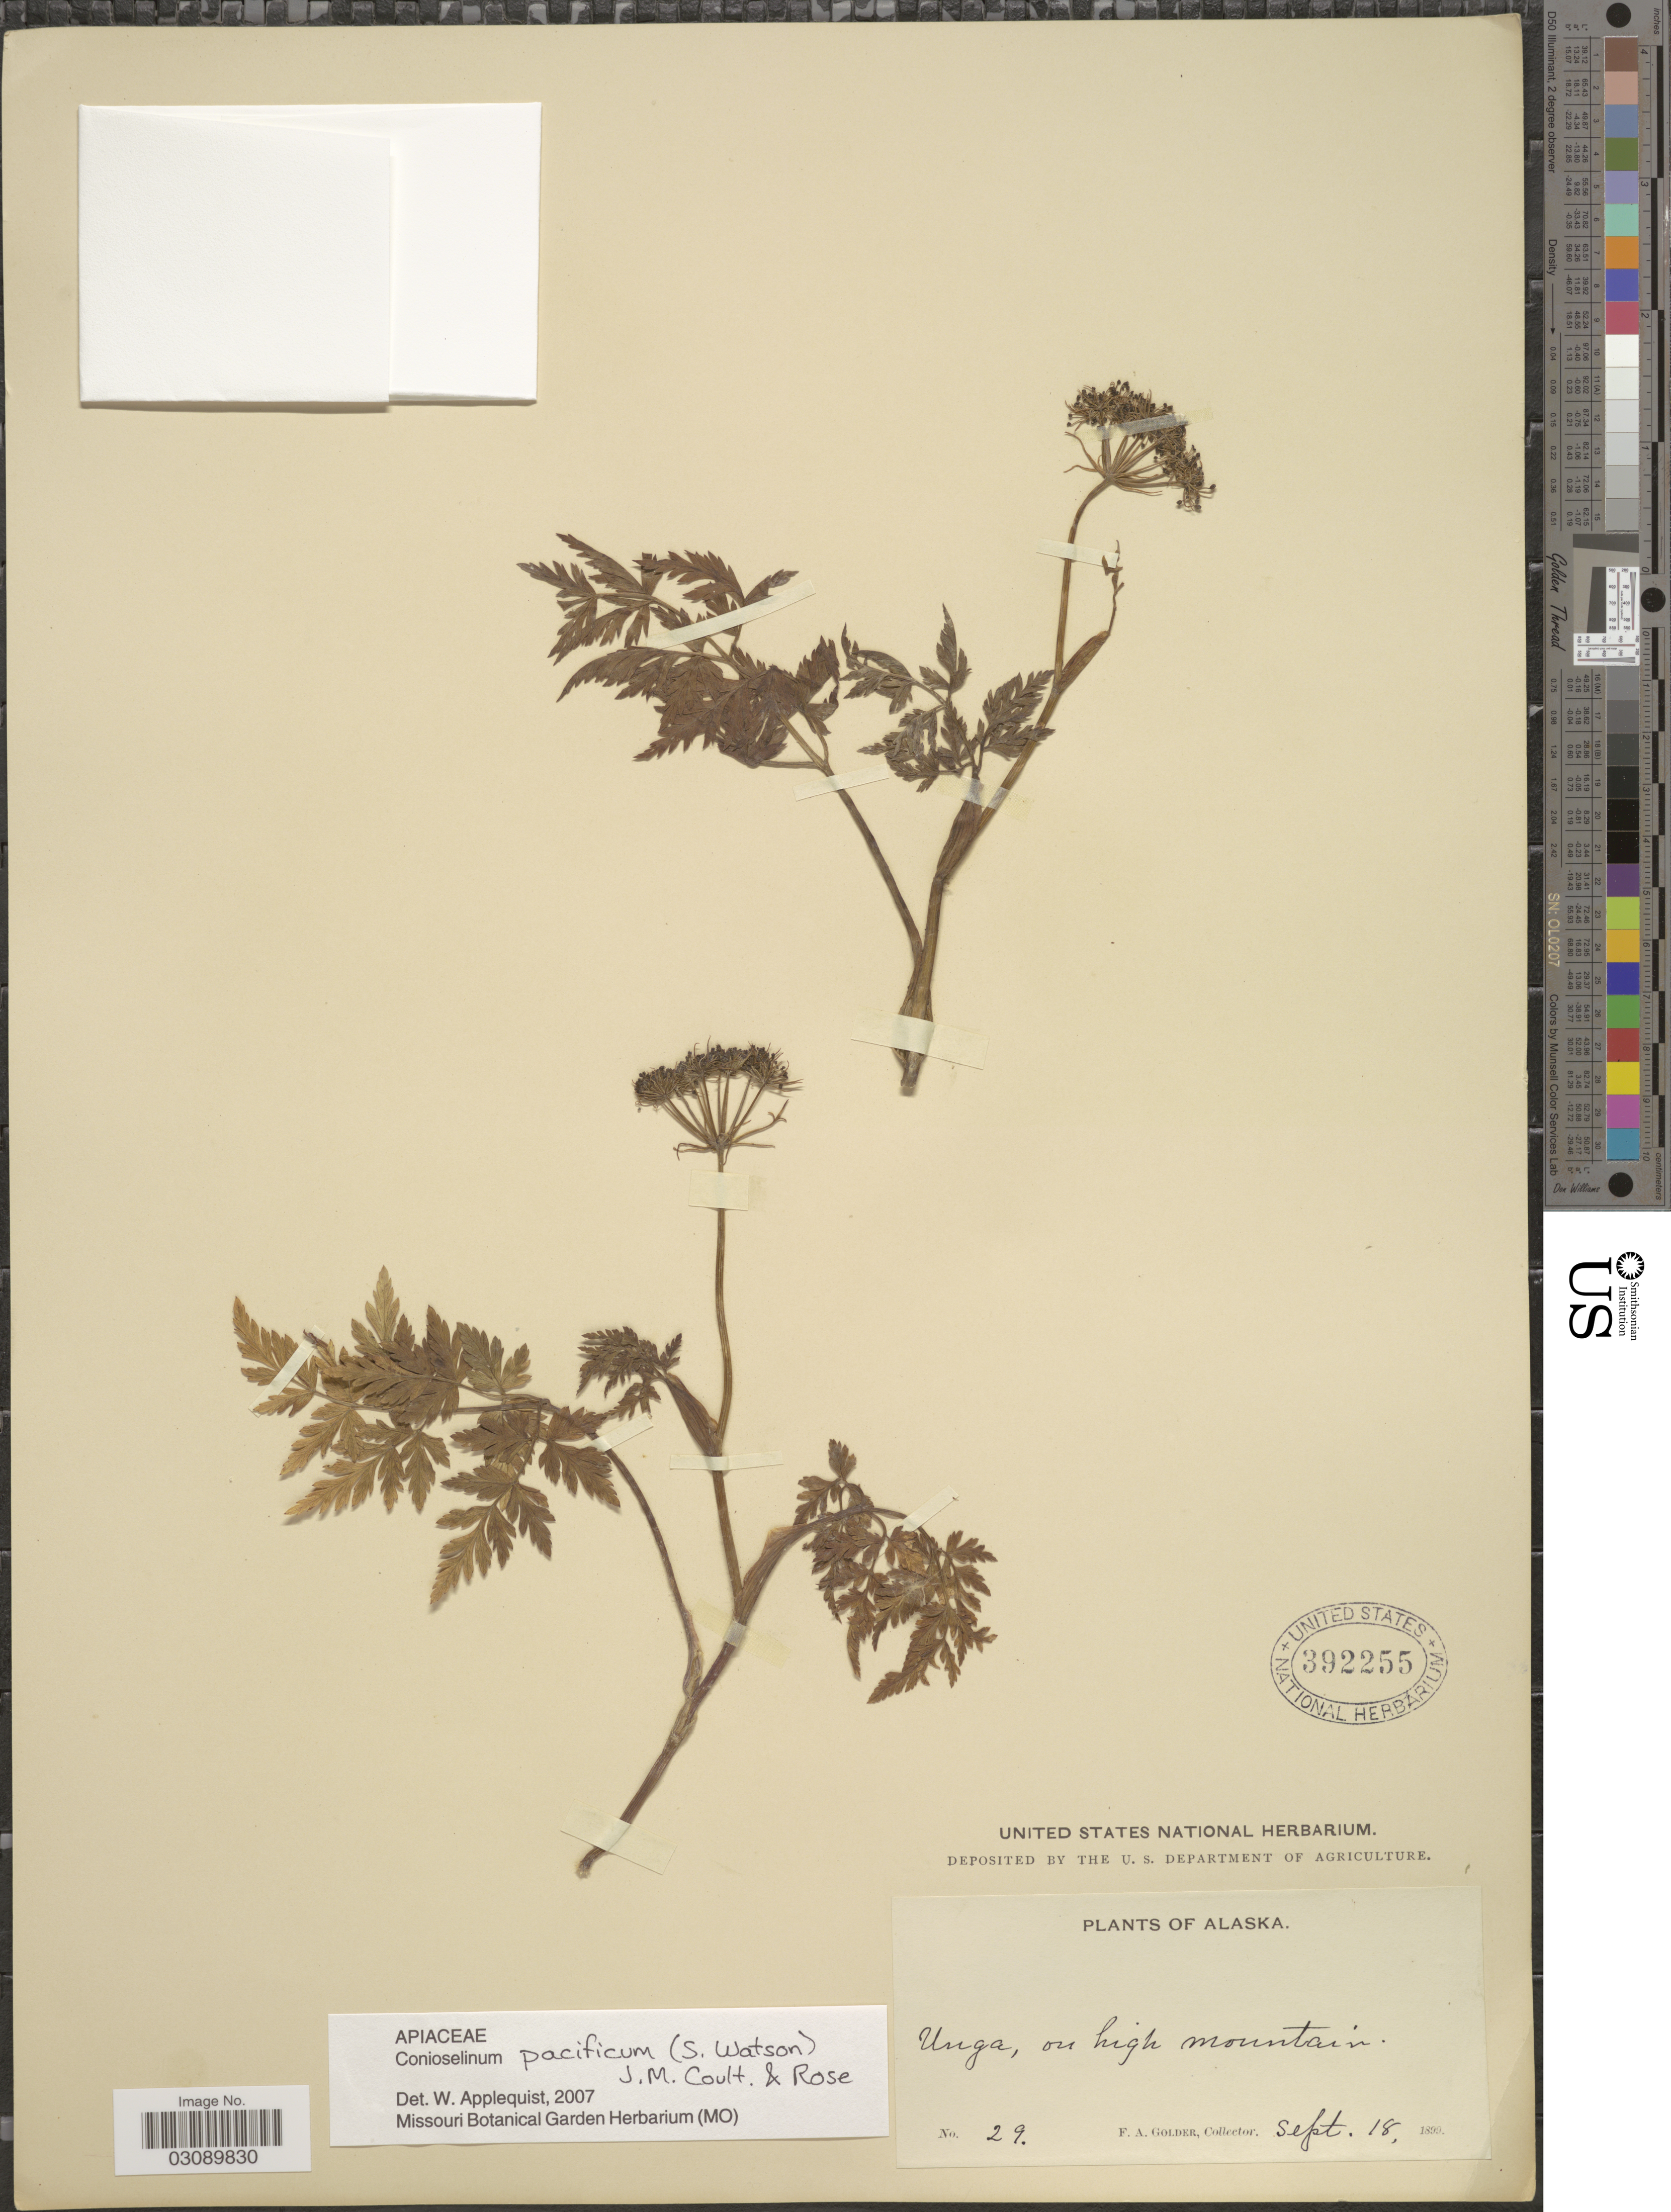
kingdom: Plantae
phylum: Tracheophyta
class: Magnoliopsida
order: Apiales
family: Apiaceae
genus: Conioselinum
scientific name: Conioselinum pacificum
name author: (S. Watson) J.M. Coult. & Rose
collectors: F. Golder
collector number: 29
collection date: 1899-09-18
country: United States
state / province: Alaska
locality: Unga, on high mountain.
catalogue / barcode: US 392255